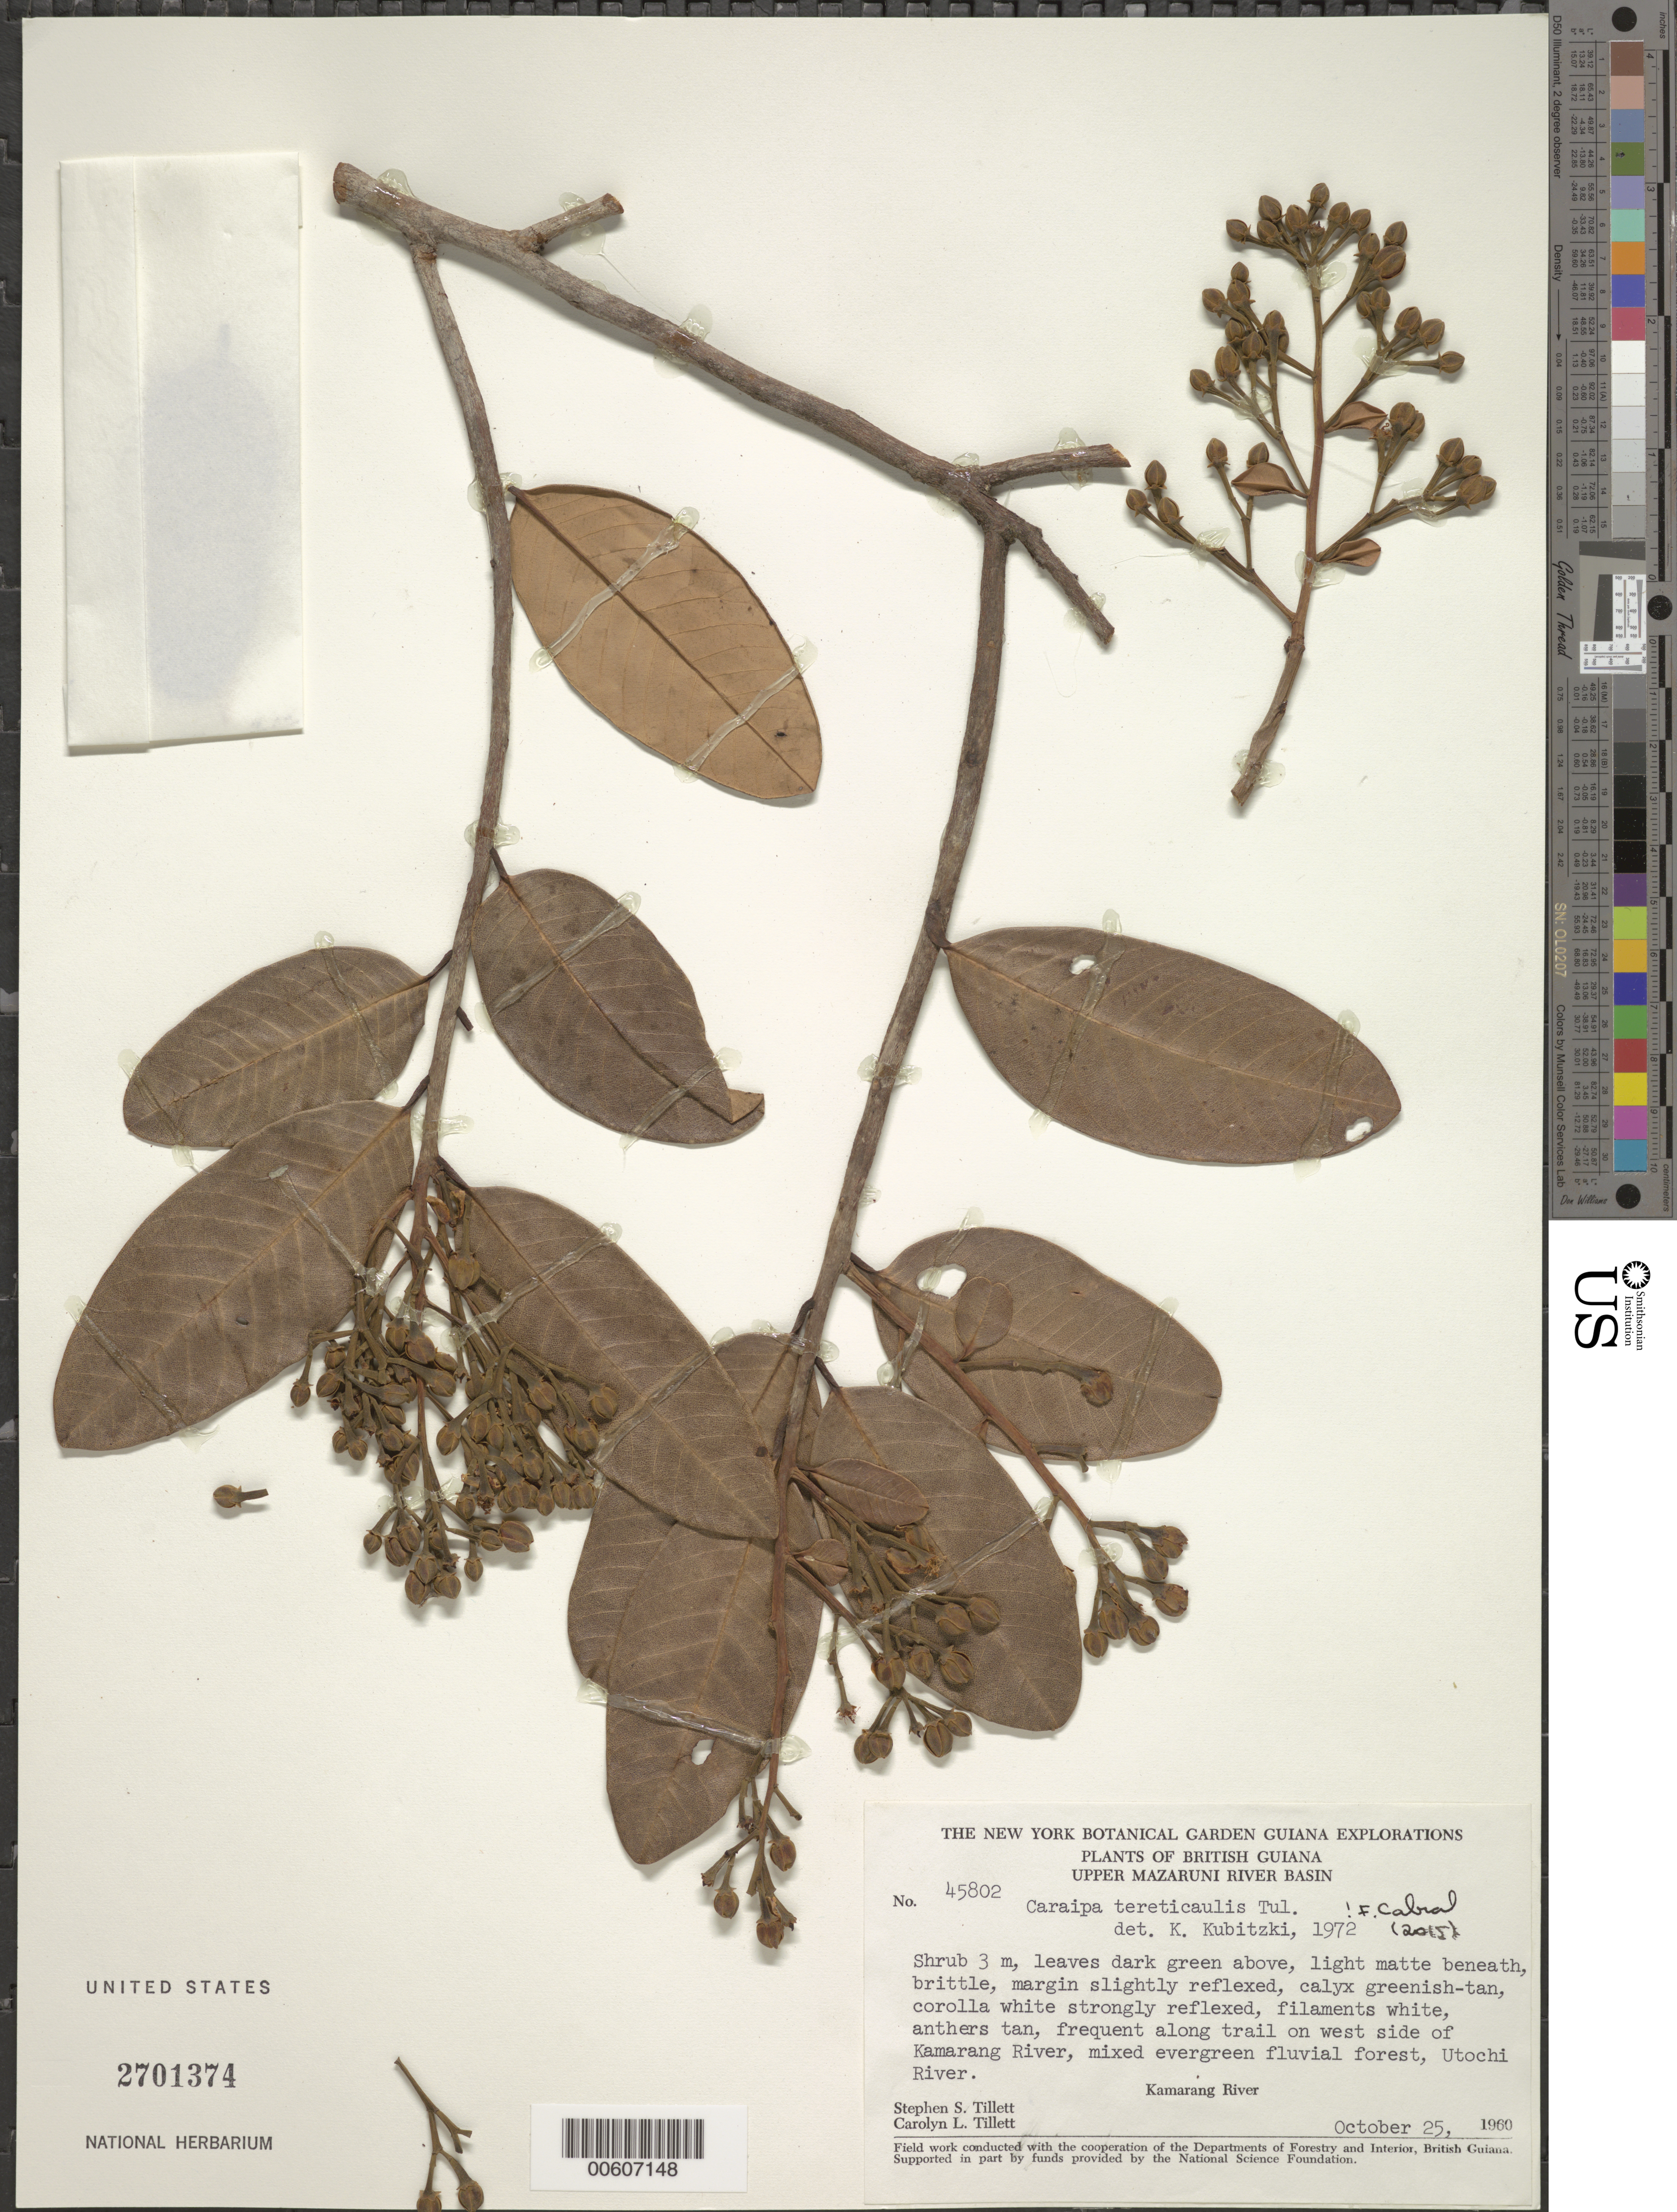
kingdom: Plantae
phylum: Tracheophyta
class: Magnoliopsida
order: Malpighiales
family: Calophyllaceae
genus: Caraipa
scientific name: Caraipa tereticaulis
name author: Tul.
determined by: Kubitzki, Klaus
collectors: S. S. Tillett, C. L. Tillett & R. Boyan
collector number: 45802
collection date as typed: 25-Oct-60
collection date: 1960-10-25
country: Guyana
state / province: Cuyuni-Mazaruni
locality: Kamarang R., Utschi Falls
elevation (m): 820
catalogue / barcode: US 2701374